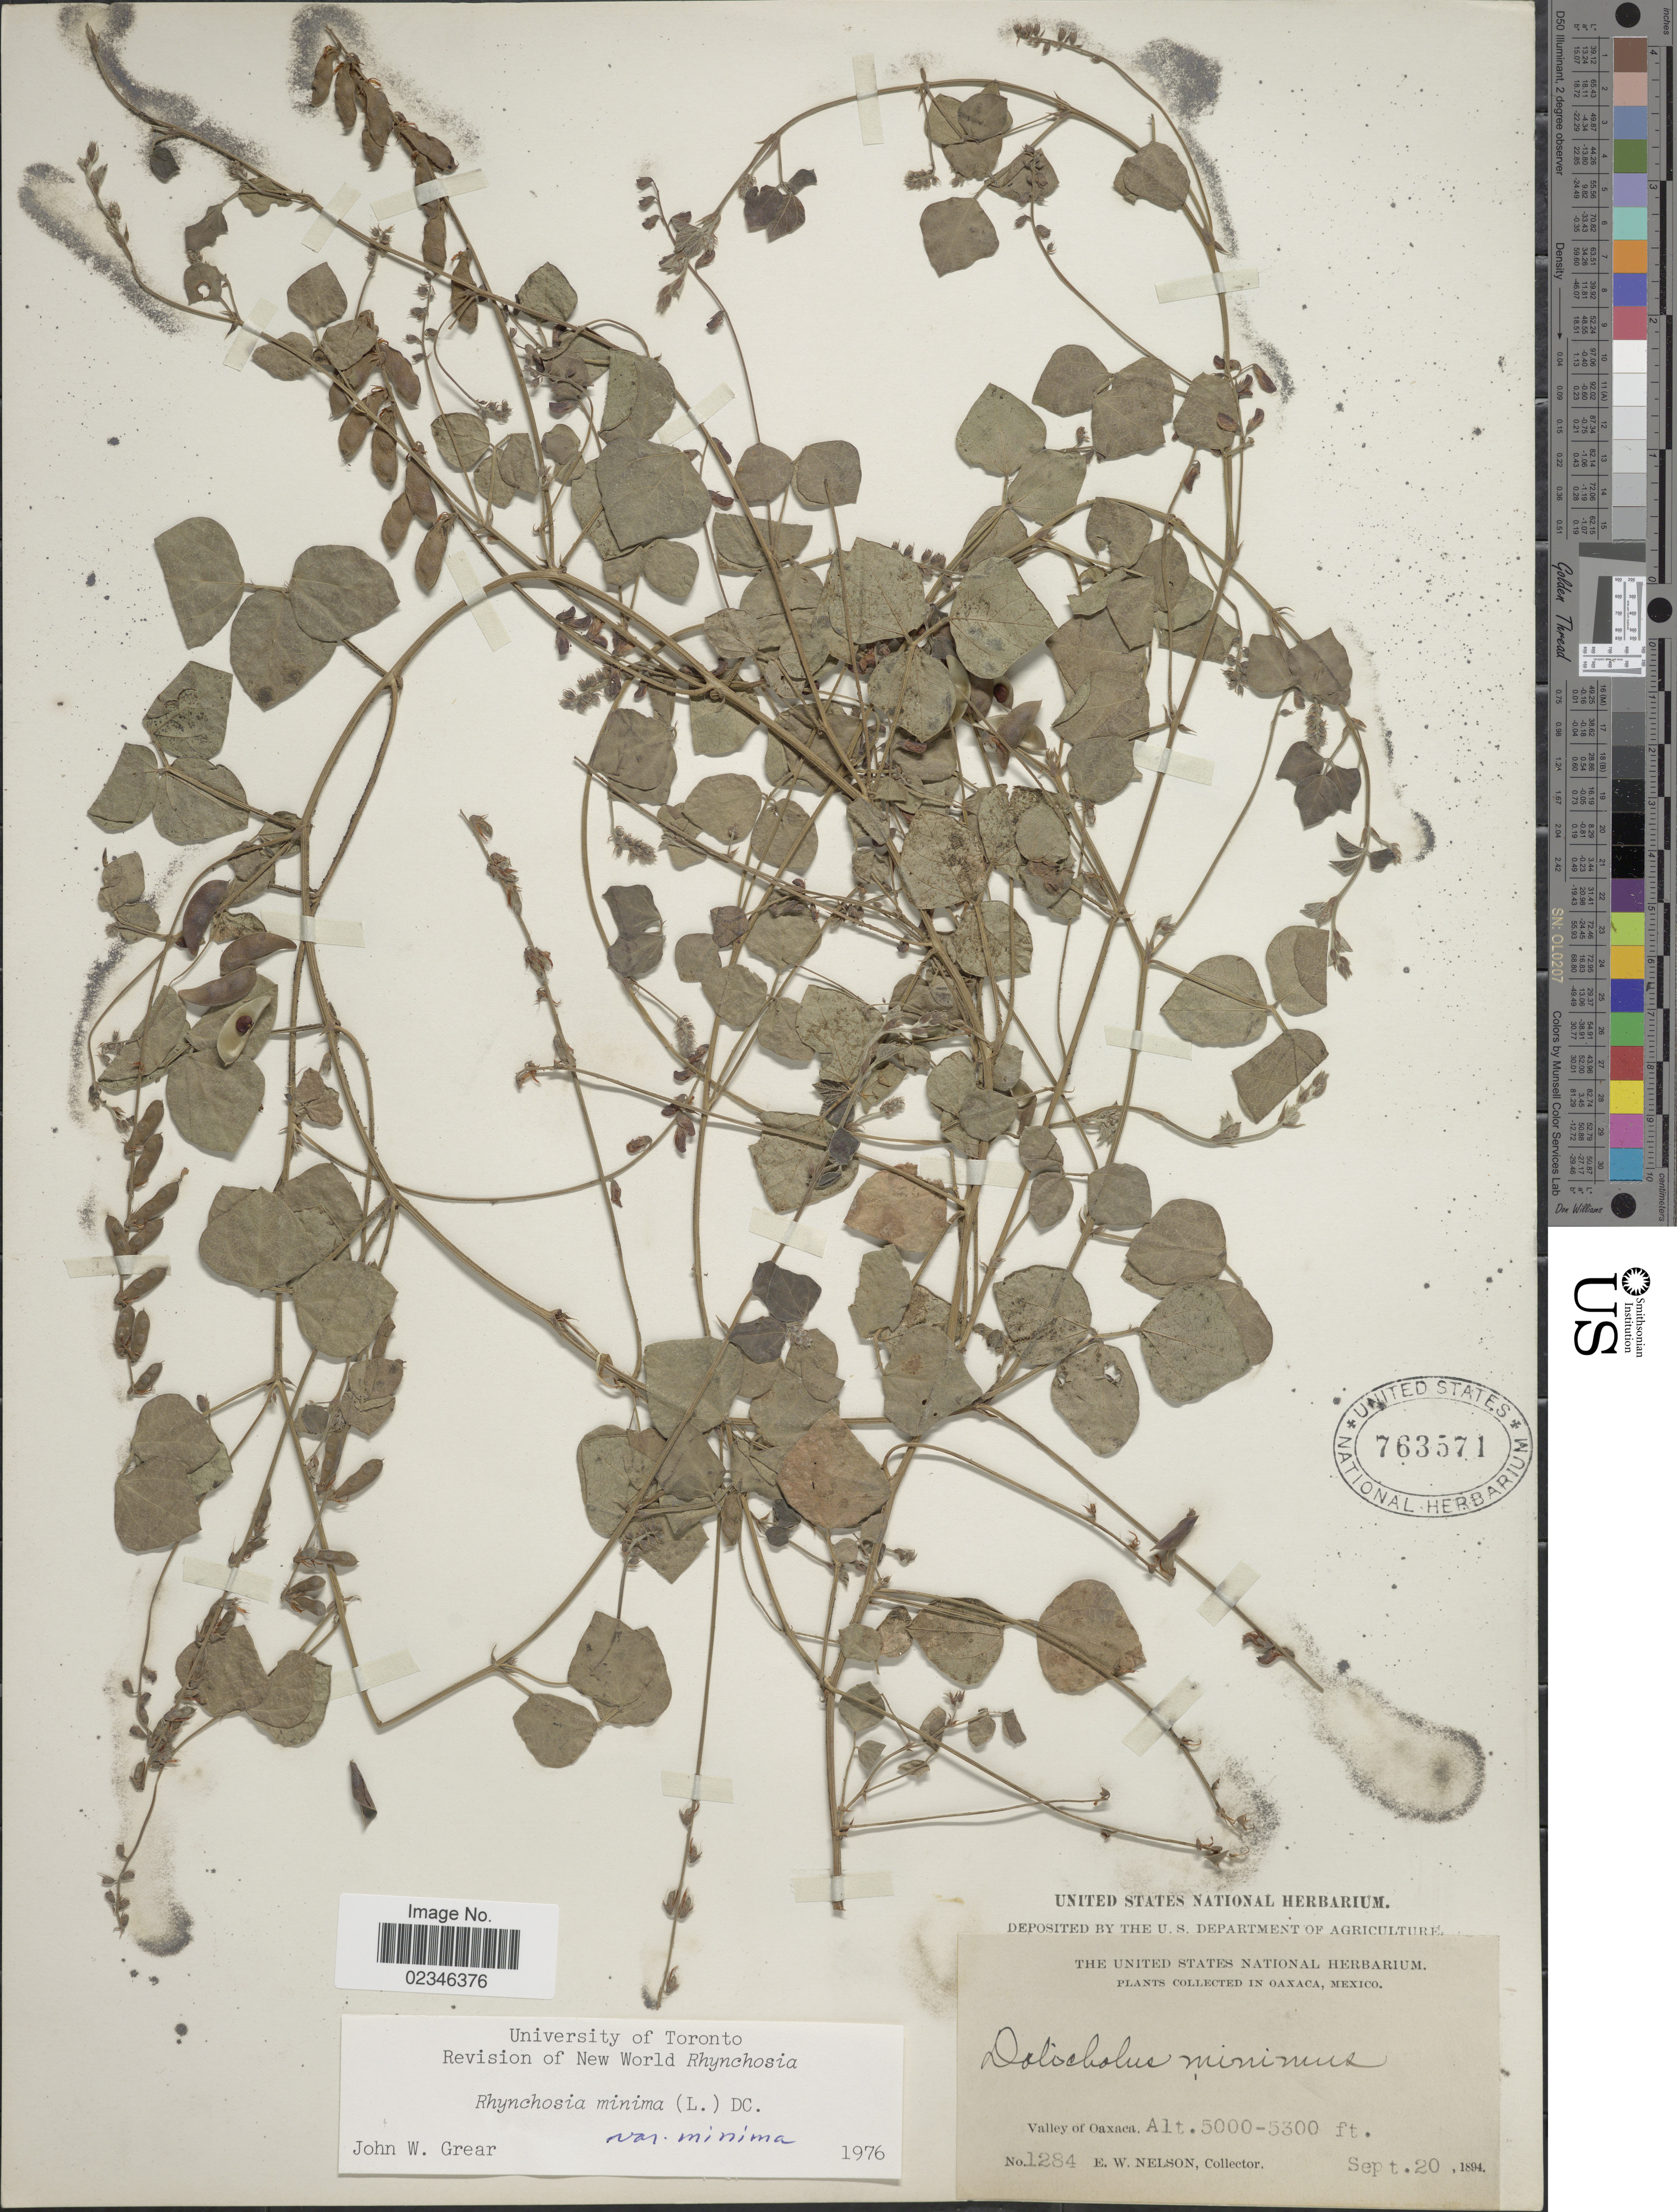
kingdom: Plantae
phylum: Tracheophyta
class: Magnoliopsida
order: Fabales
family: Fabaceae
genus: Rhynchosia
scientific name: Rhynchosia minima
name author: (L.) DC.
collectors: E. W. Nelson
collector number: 1284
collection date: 1894-09-20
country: Mexico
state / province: Oaxaca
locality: Valley of Oaxaca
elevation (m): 1524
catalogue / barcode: US 763571